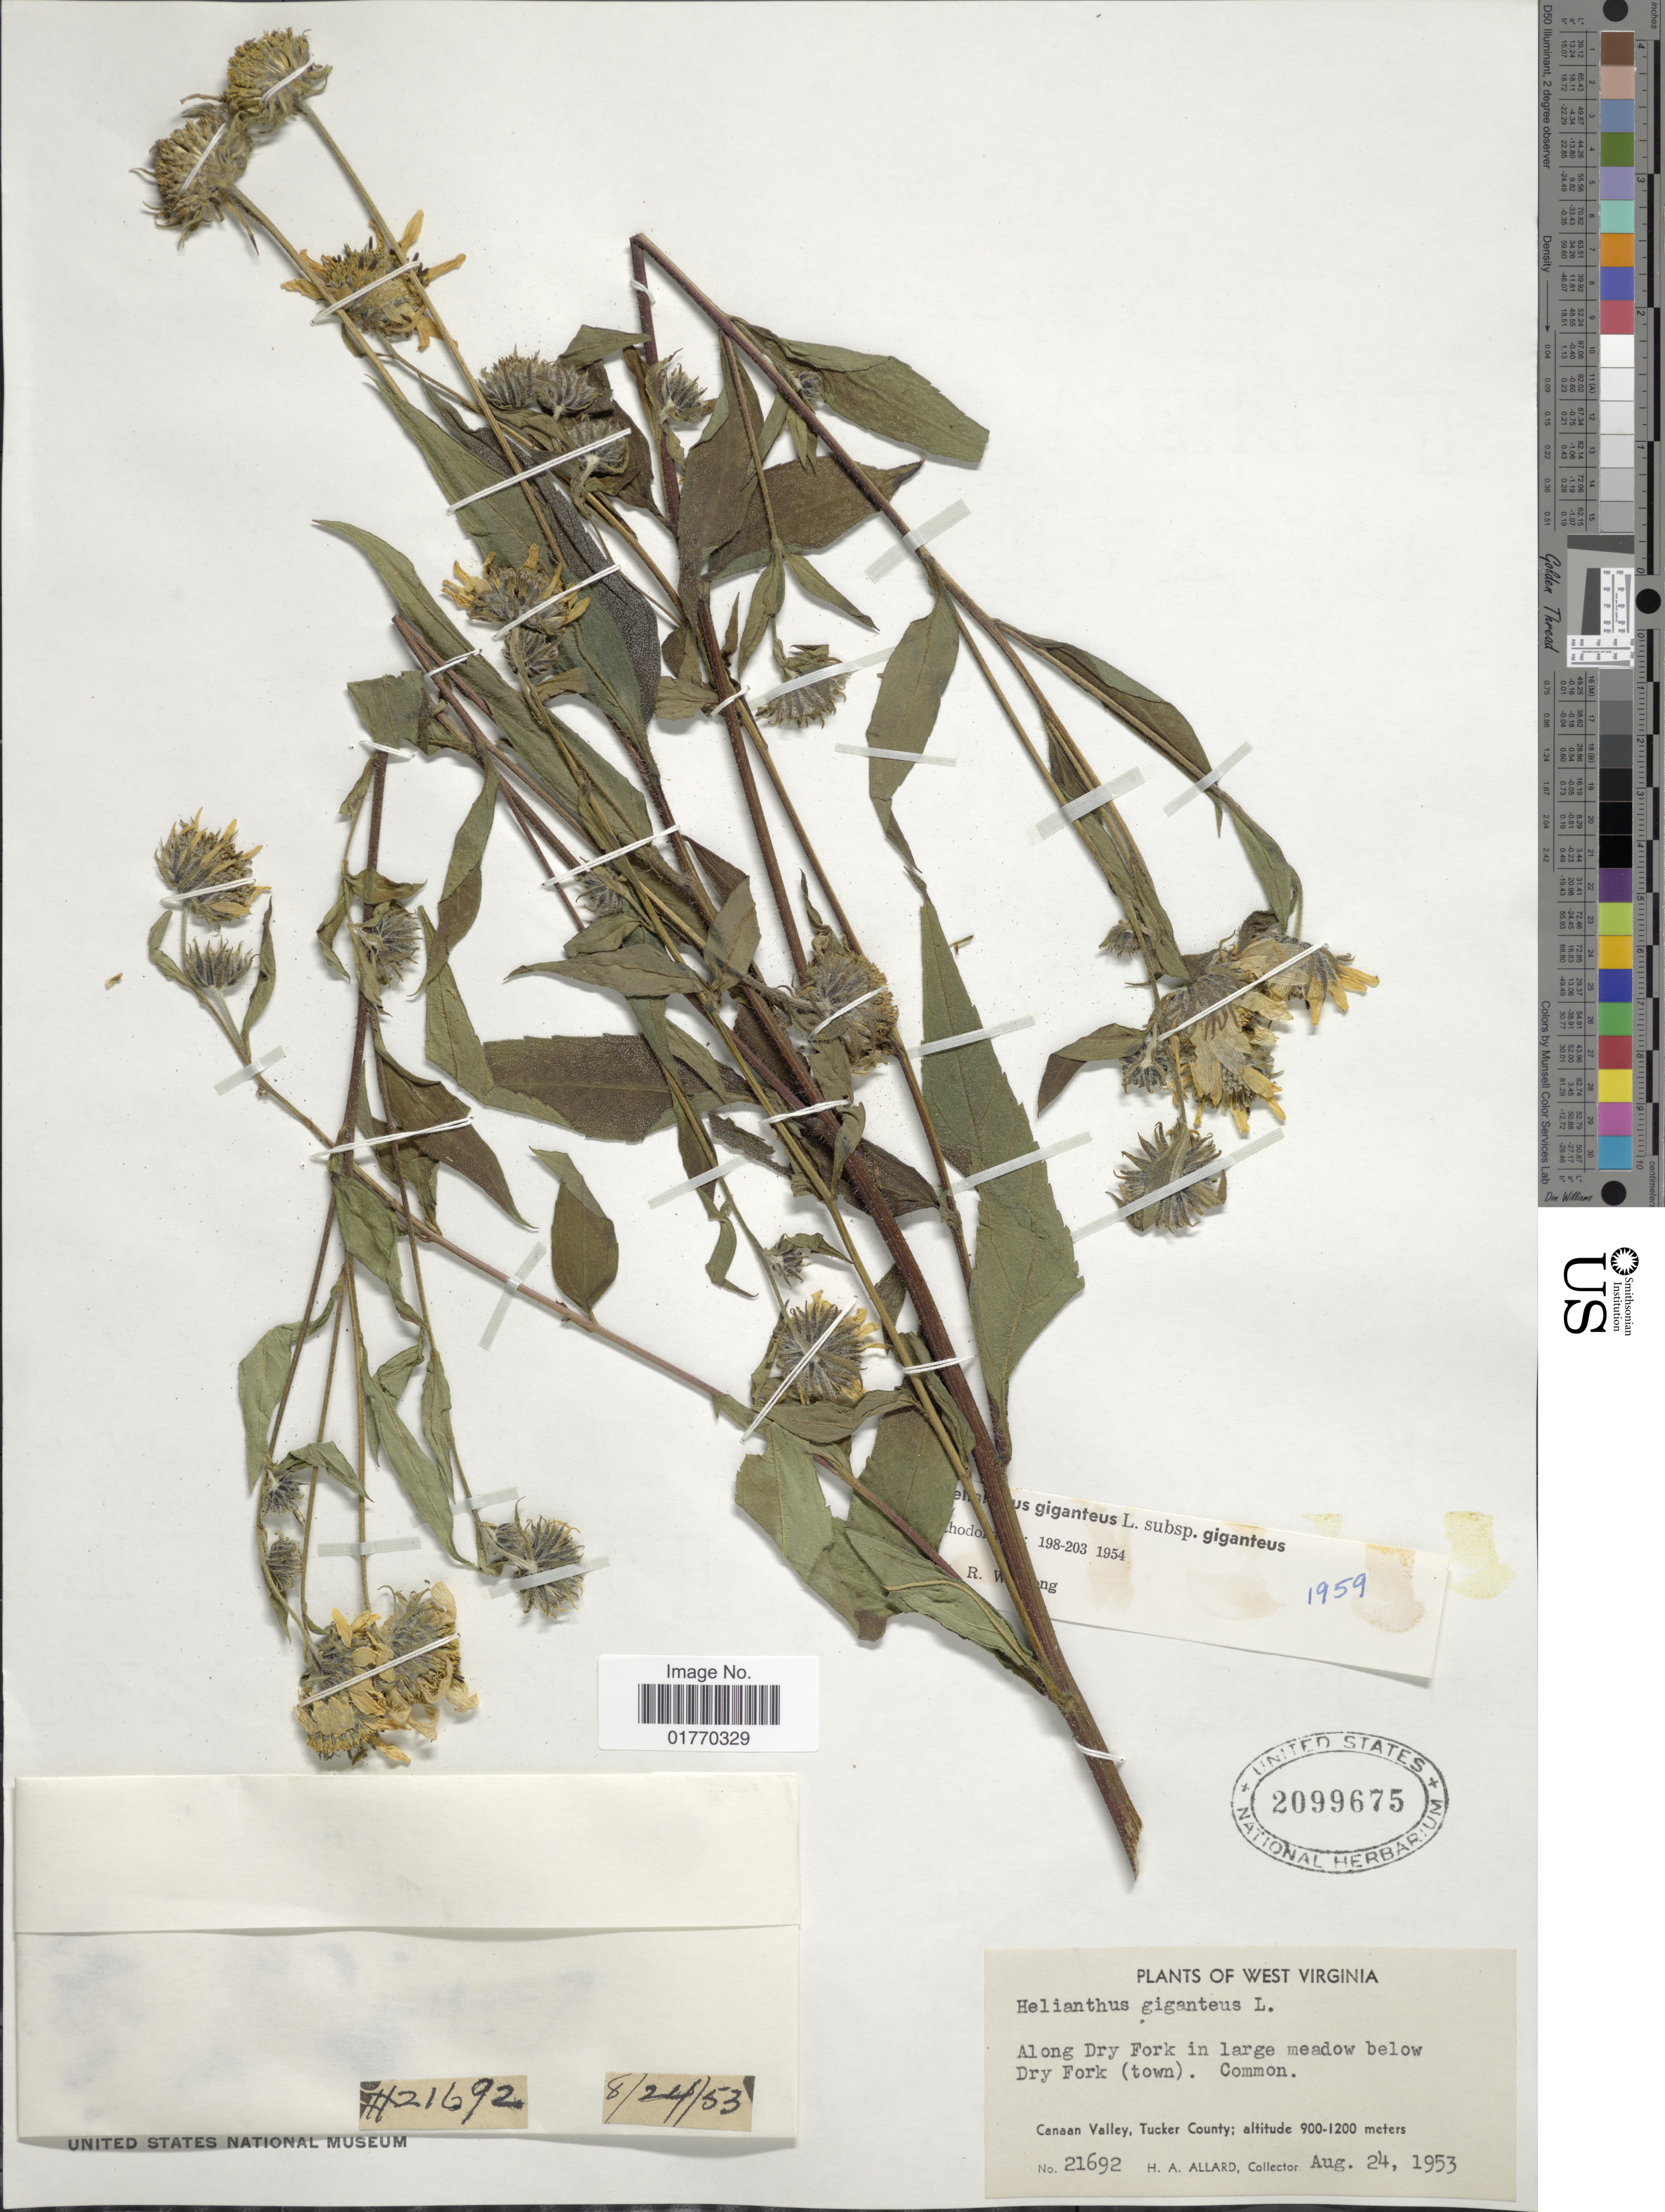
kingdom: Plantae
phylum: Tracheophyta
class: Magnoliopsida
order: Asterales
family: Asteraceae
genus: Helianthus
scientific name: Helianthus giganteus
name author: L.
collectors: H. A. Allard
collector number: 21692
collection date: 1953-08-24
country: United States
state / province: West Virginia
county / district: Tucker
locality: Along Dry Fork in large meadow below Dry Fork (town), Canaan Valley, Tucker County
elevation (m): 900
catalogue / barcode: US 2099675